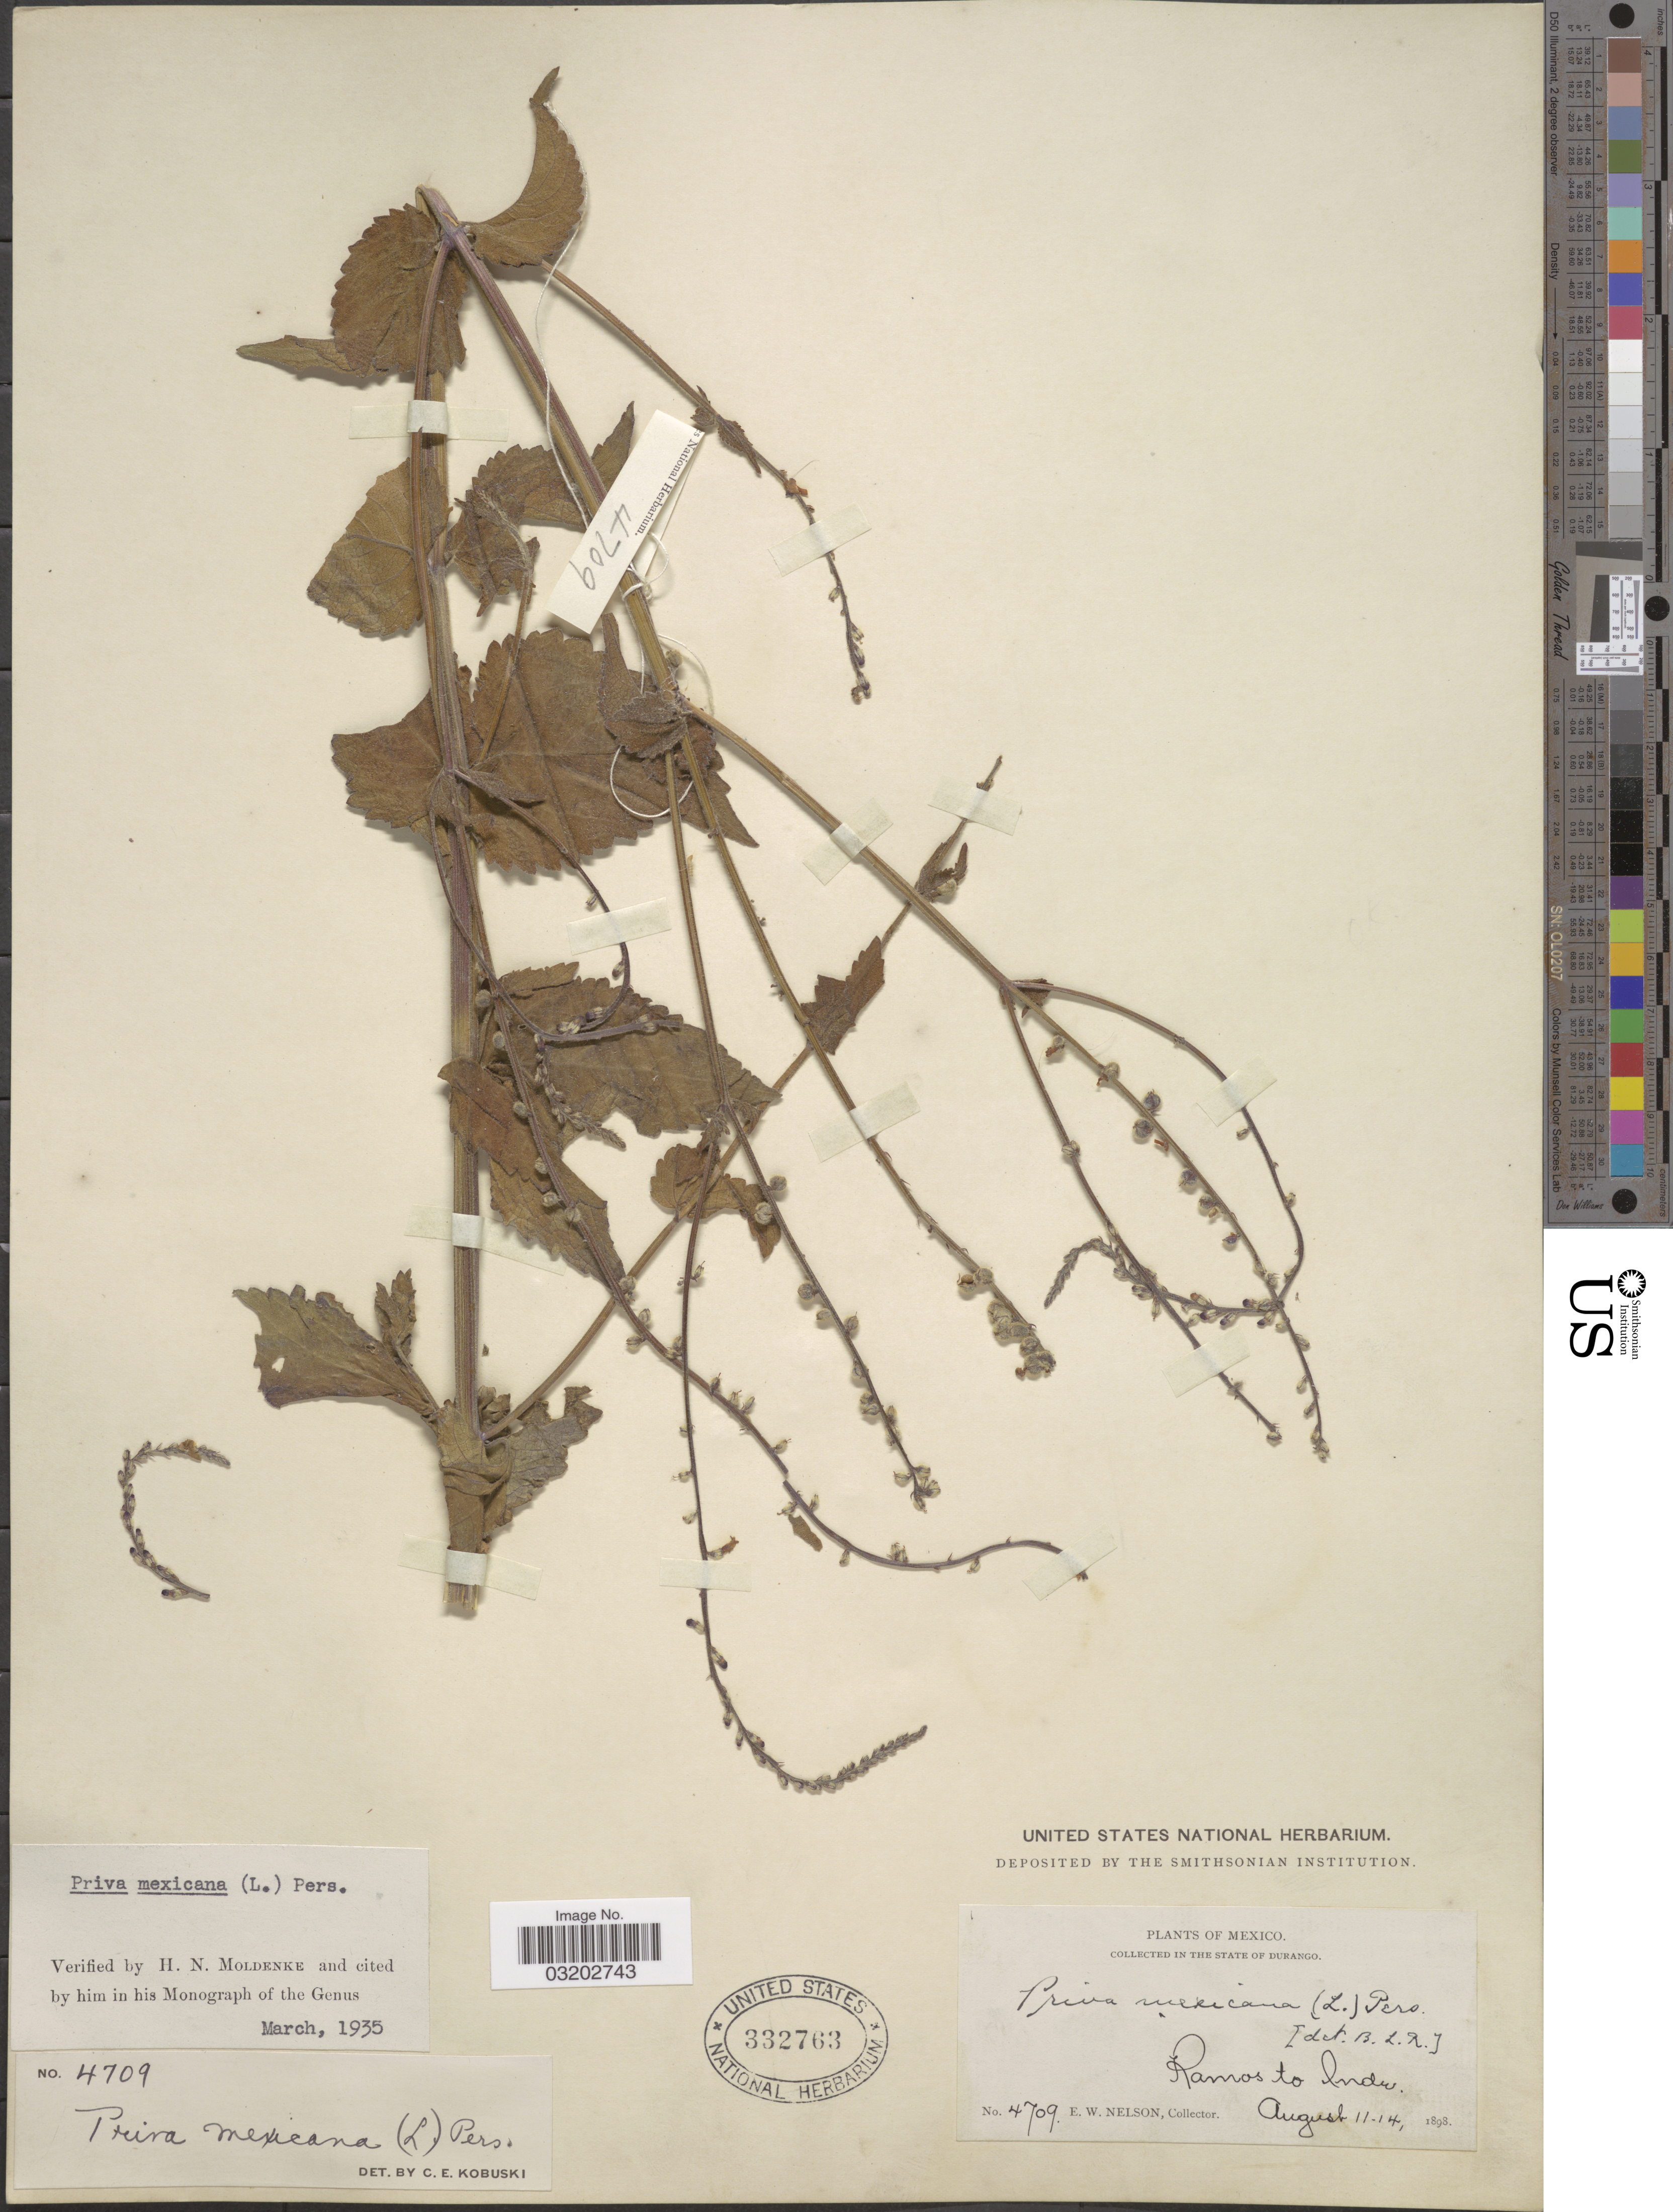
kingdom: Plantae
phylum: Tracheophyta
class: Magnoliopsida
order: Lamiales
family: Verbenaceae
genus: Priva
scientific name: Priva mexicana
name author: (L.) Pers.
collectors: E. W. Nelson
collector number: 4709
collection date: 1898-08-11/1898-08-14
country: Mexico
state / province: Durango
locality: Ramos to Inde.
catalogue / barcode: US 332763